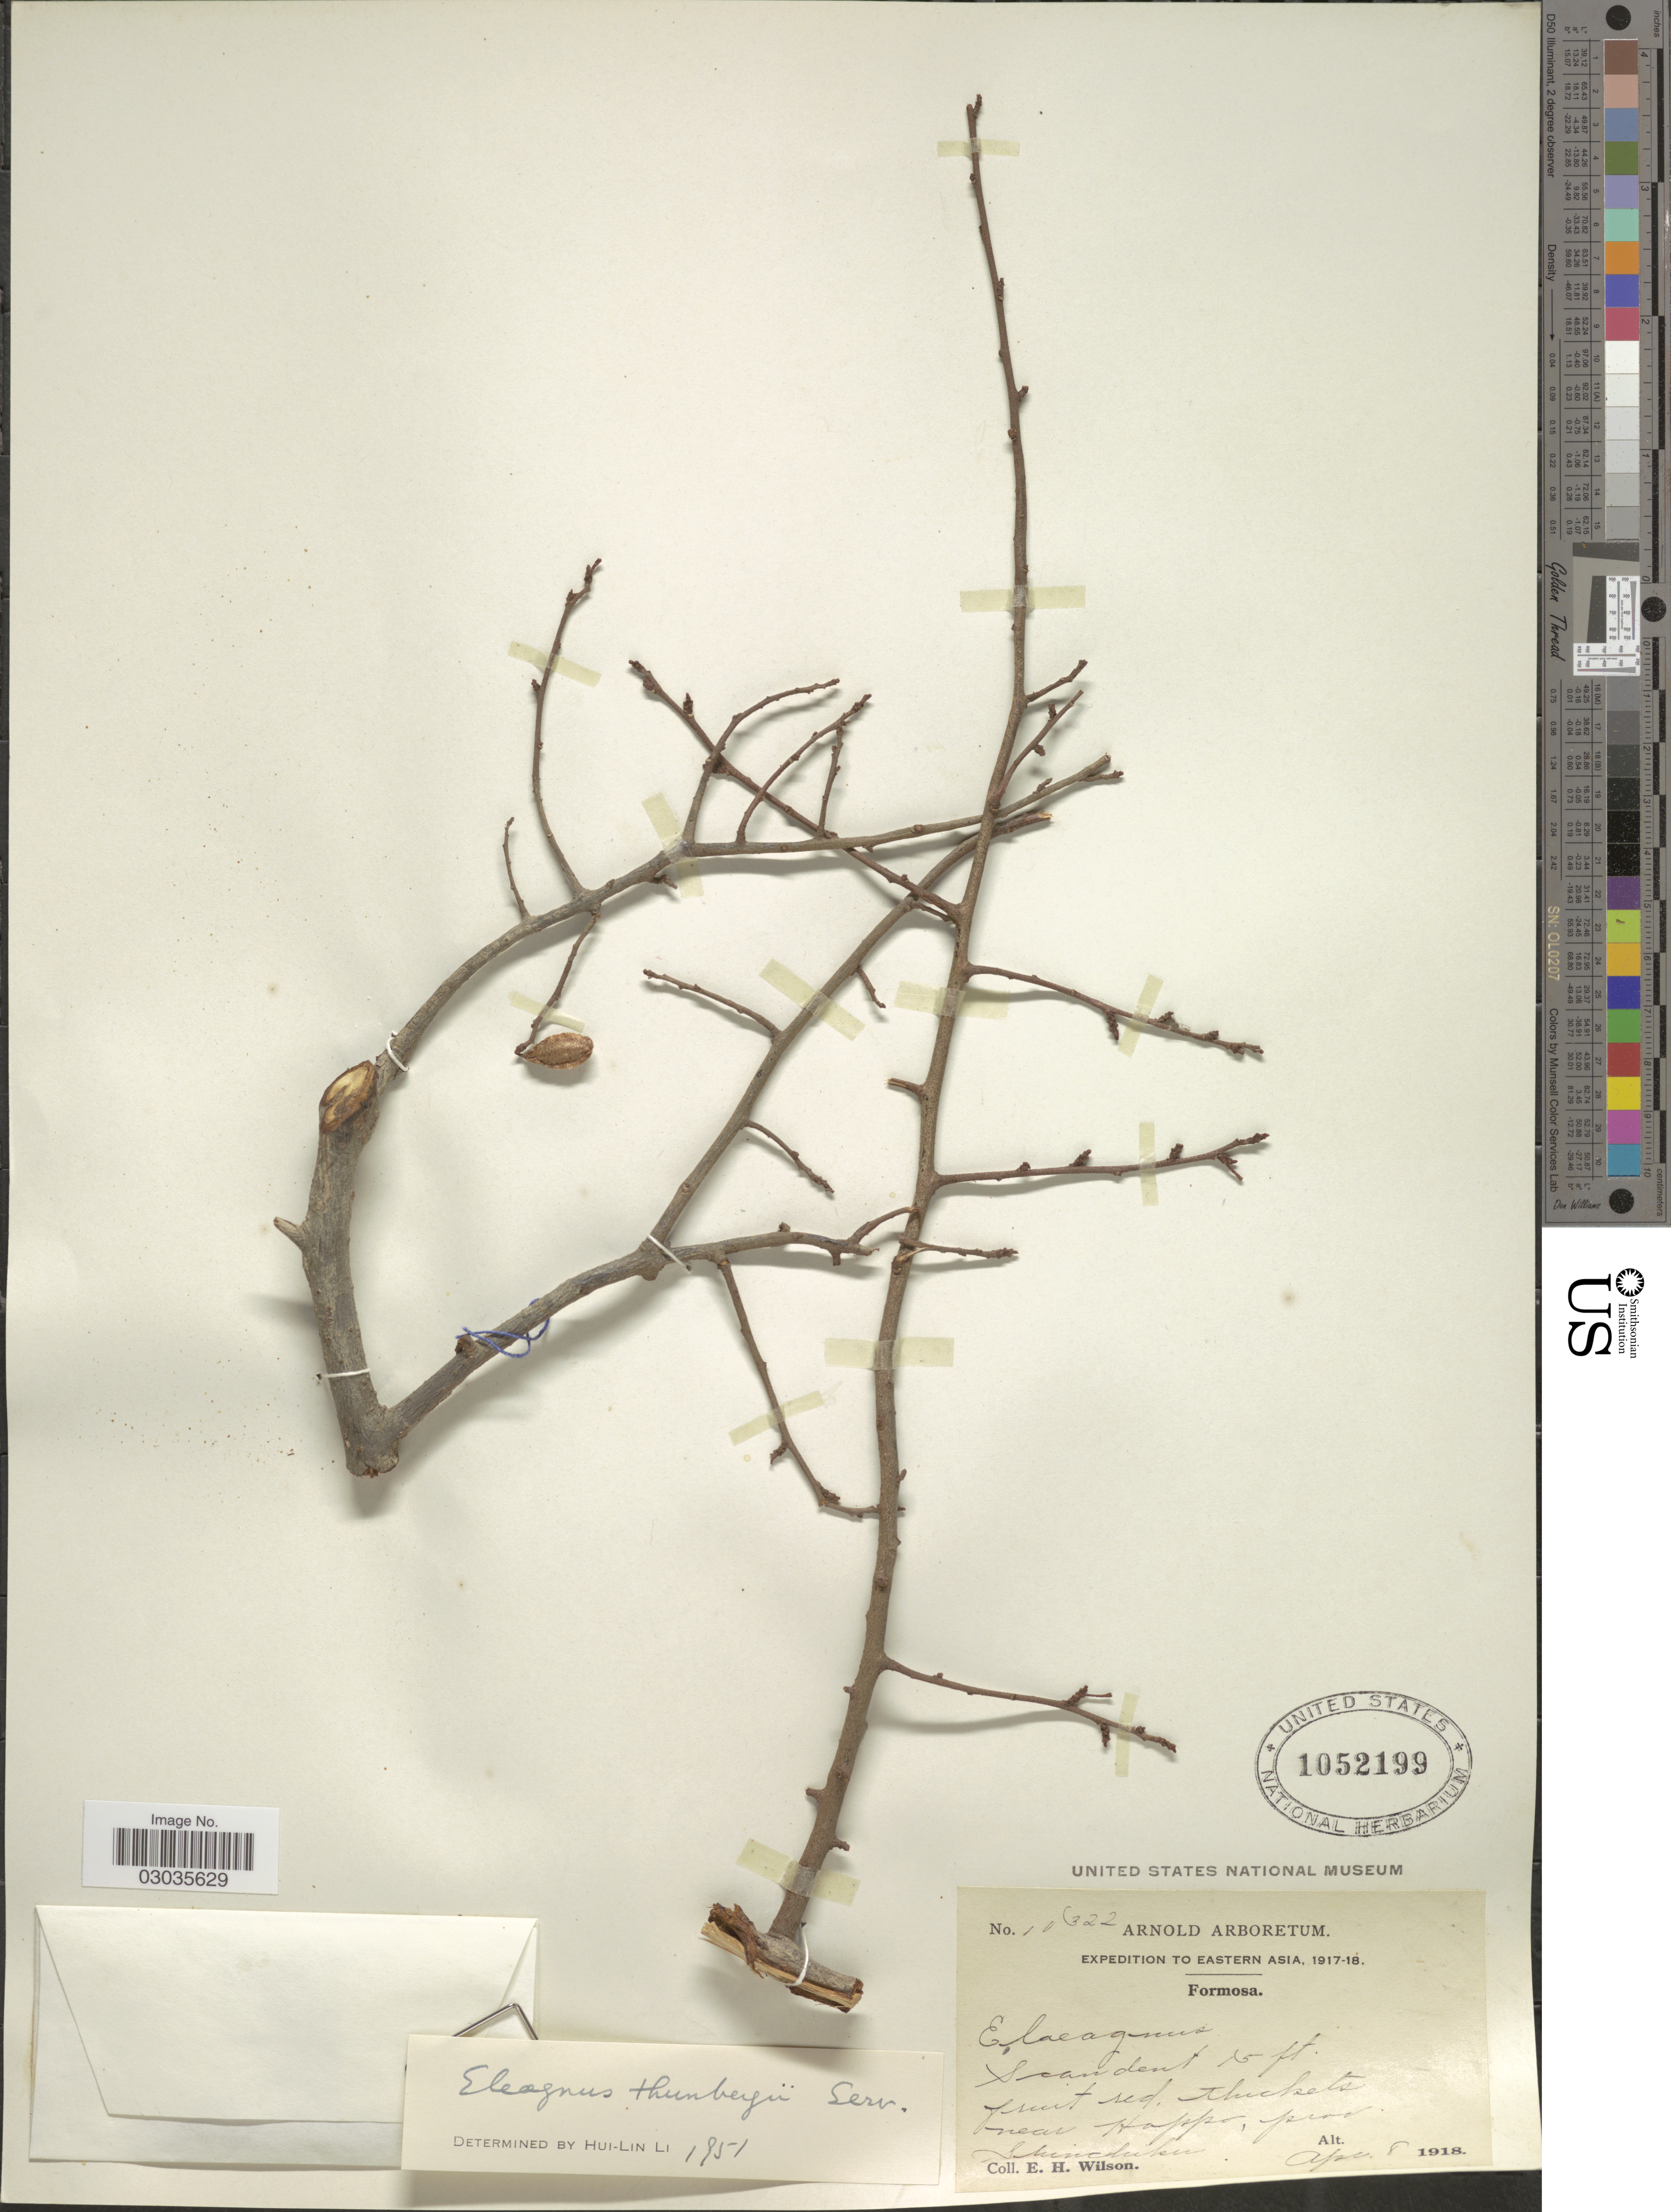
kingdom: Plantae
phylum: Tracheophyta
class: Magnoliopsida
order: Rosales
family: Elaeagnaceae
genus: Elaeagnus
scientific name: Elaeagnus thunbergii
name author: Servettaz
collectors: E. Wilson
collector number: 10322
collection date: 1918-04-08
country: Taiwan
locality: Eastern Asia. Formosa. Near Hoppo, prov. Shinchiku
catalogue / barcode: US 1052199